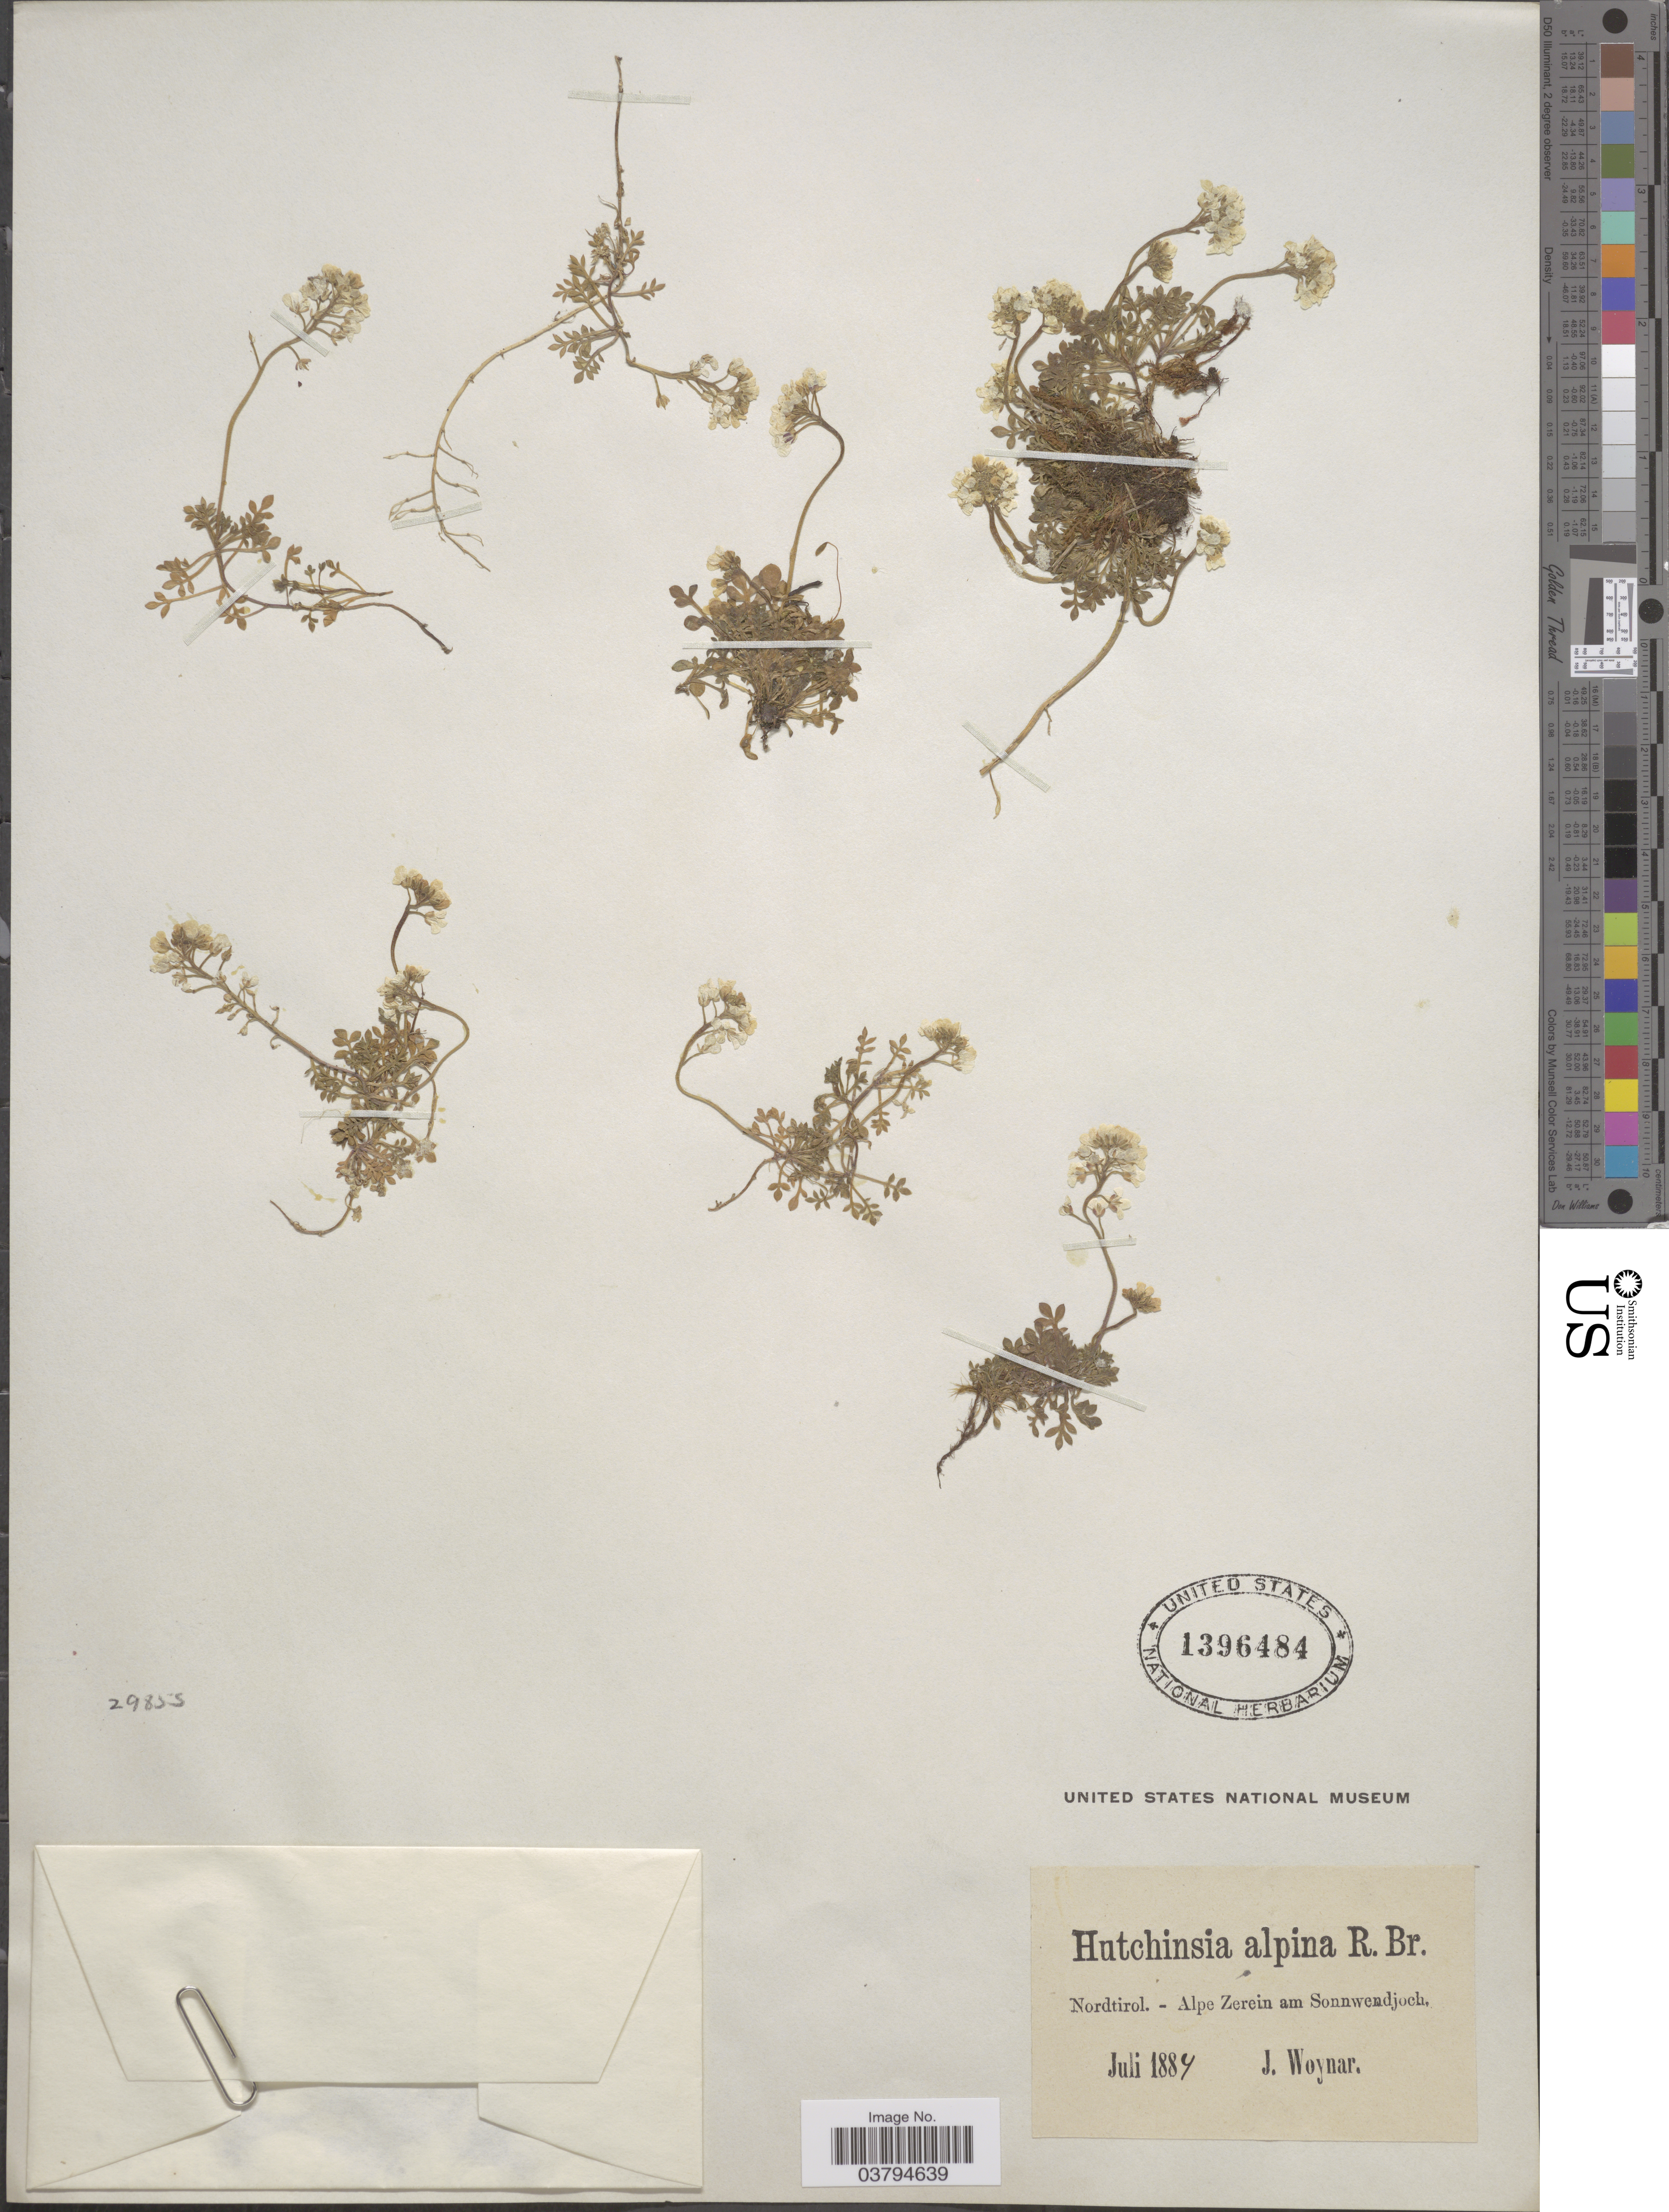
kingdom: Plantae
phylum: Tracheophyta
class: Magnoliopsida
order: Brassicales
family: Brassicaceae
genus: Hutchinsia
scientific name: Hutchinsia alpina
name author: W.T. Aiton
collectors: J. Woynar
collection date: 1884-07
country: Austria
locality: Nordtirol. - Alpe Zerein am Sonnwendjoch.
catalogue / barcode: US 1396484